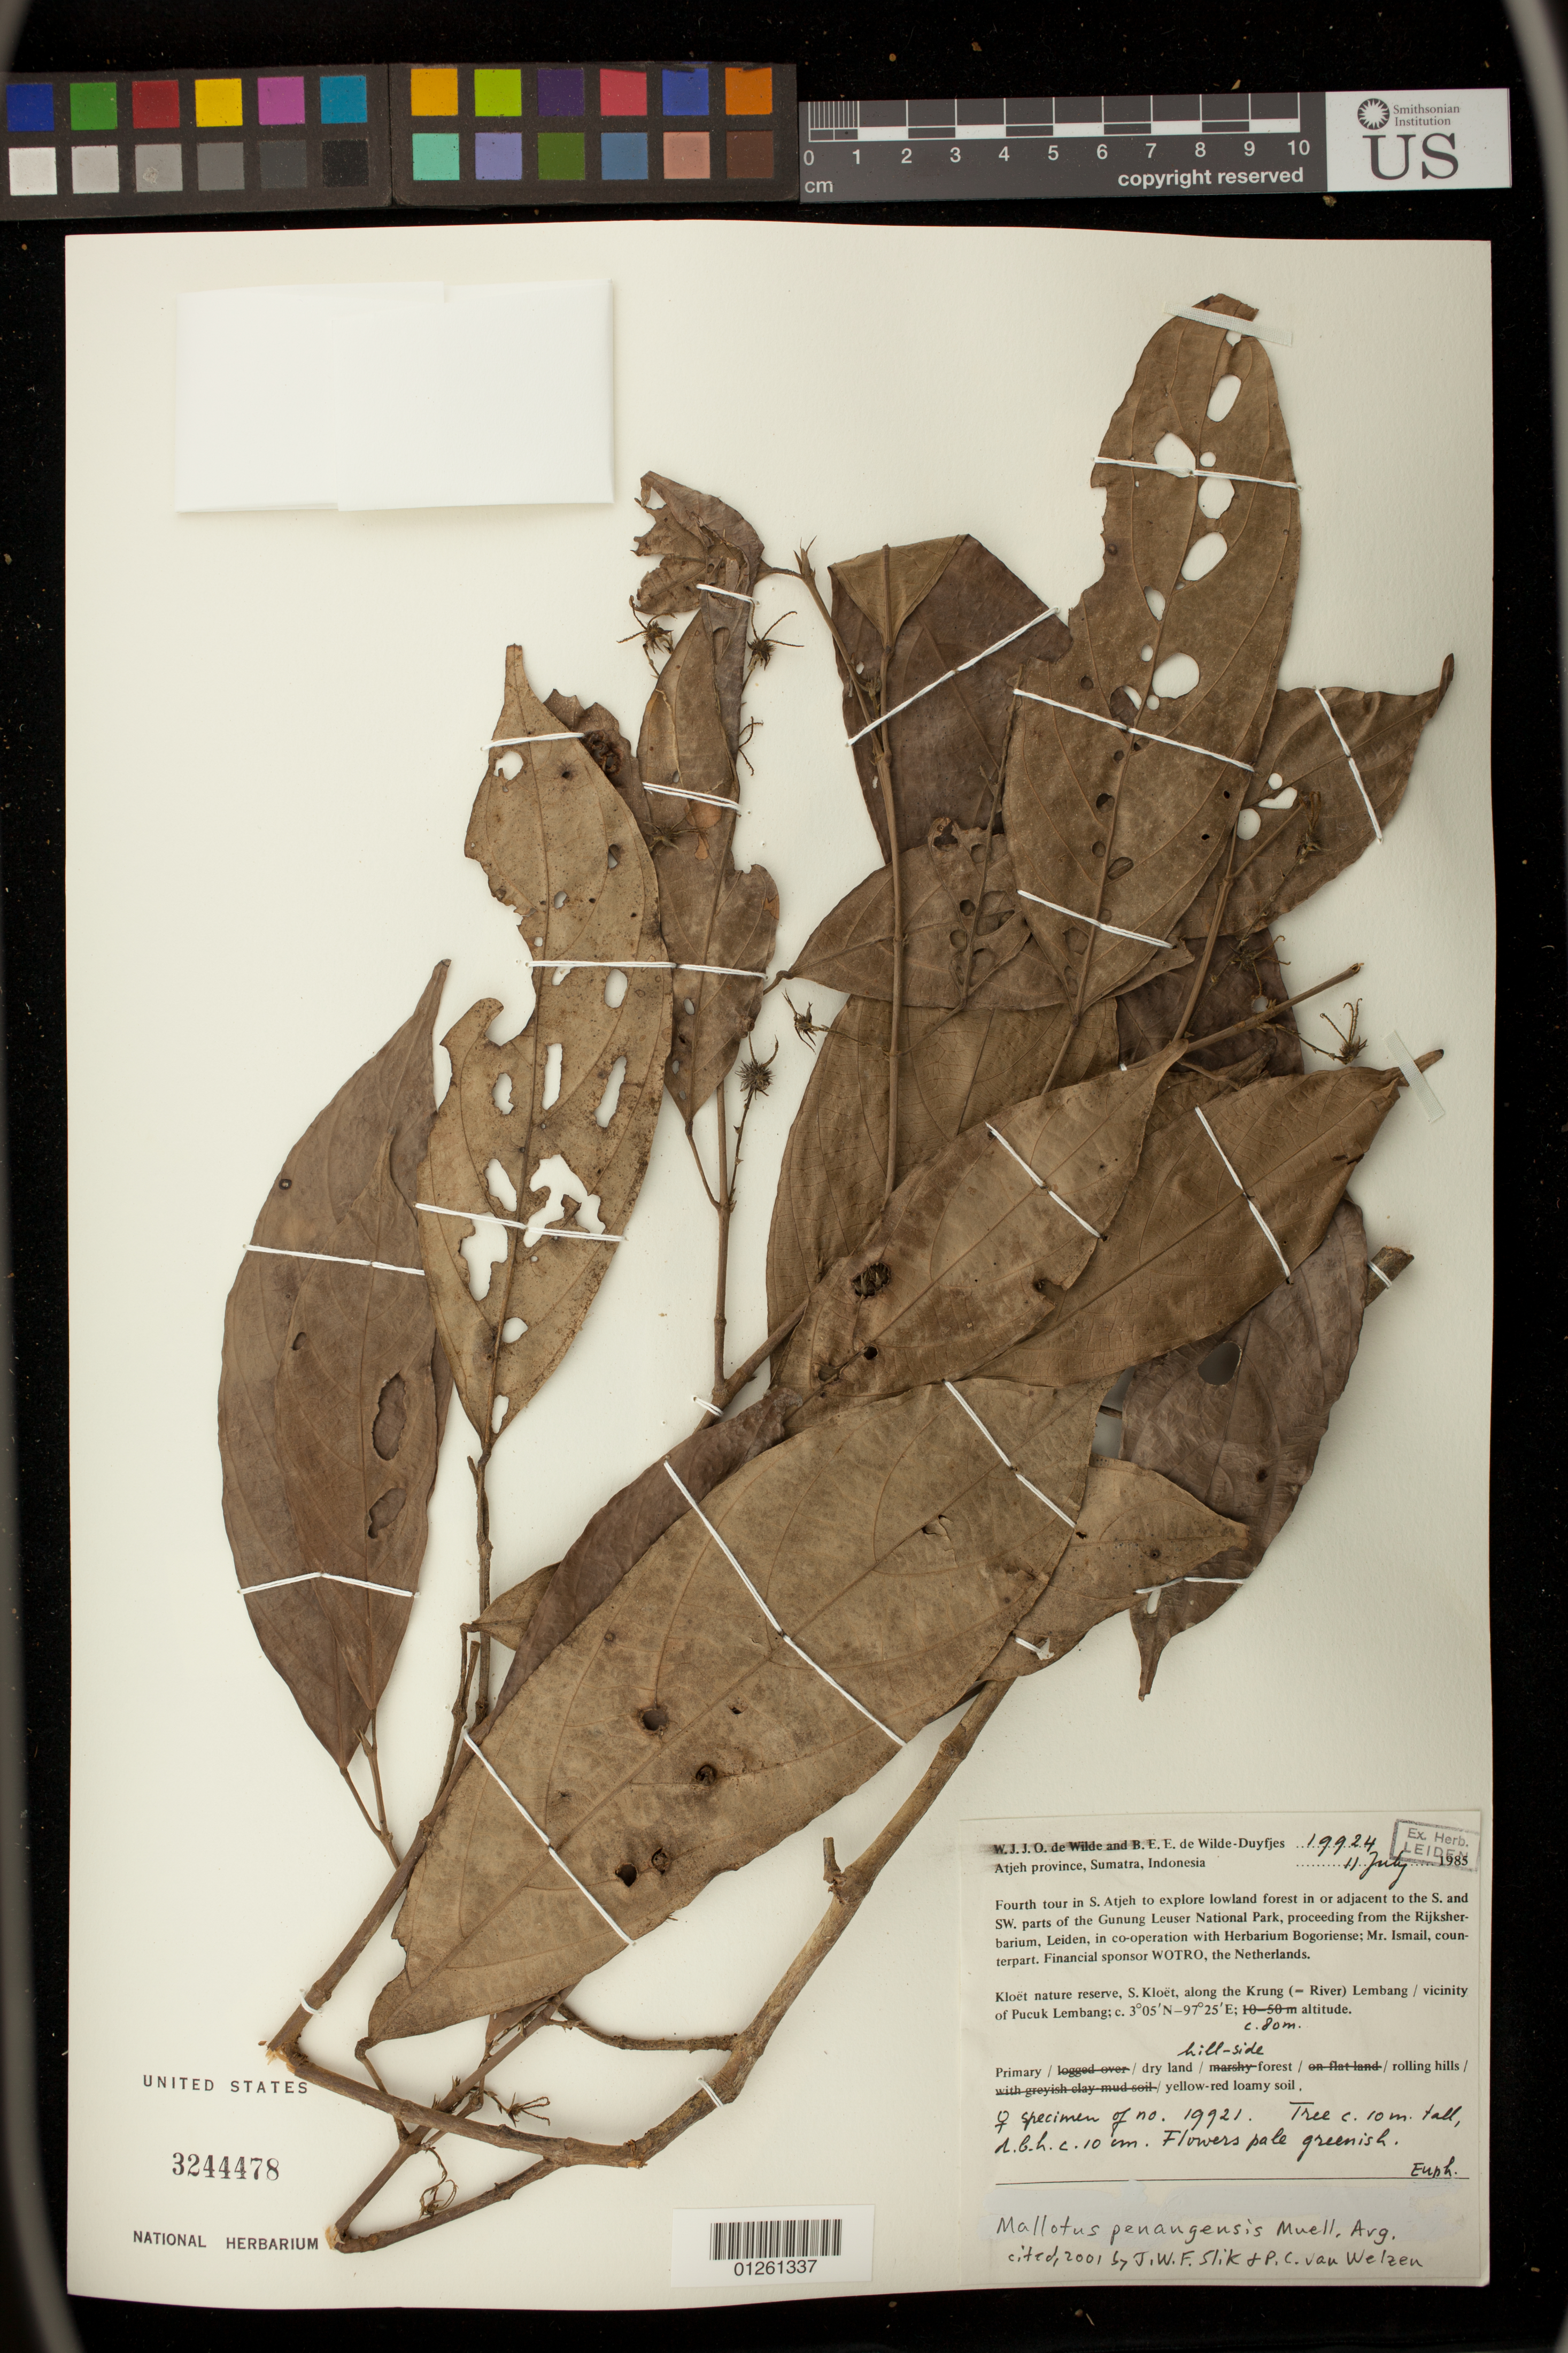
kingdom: Plantae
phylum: Tracheophyta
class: Magnoliopsida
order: Malpighiales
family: Euphorbiaceae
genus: Hancea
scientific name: Hancea penangensis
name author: (Müll. Arg.) S.E.C. Sierra et al.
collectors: W. J. de Wilde & B. E. de Wilde-Duyfjes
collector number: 19924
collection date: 1985-07-11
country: Indonesia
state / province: Sumatra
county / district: Aceh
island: Sumatra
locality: Kloët nature reserve. S.Kloët, along the Lembang river, vicinity of Pucuk Lembang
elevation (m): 80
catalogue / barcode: US 3244478